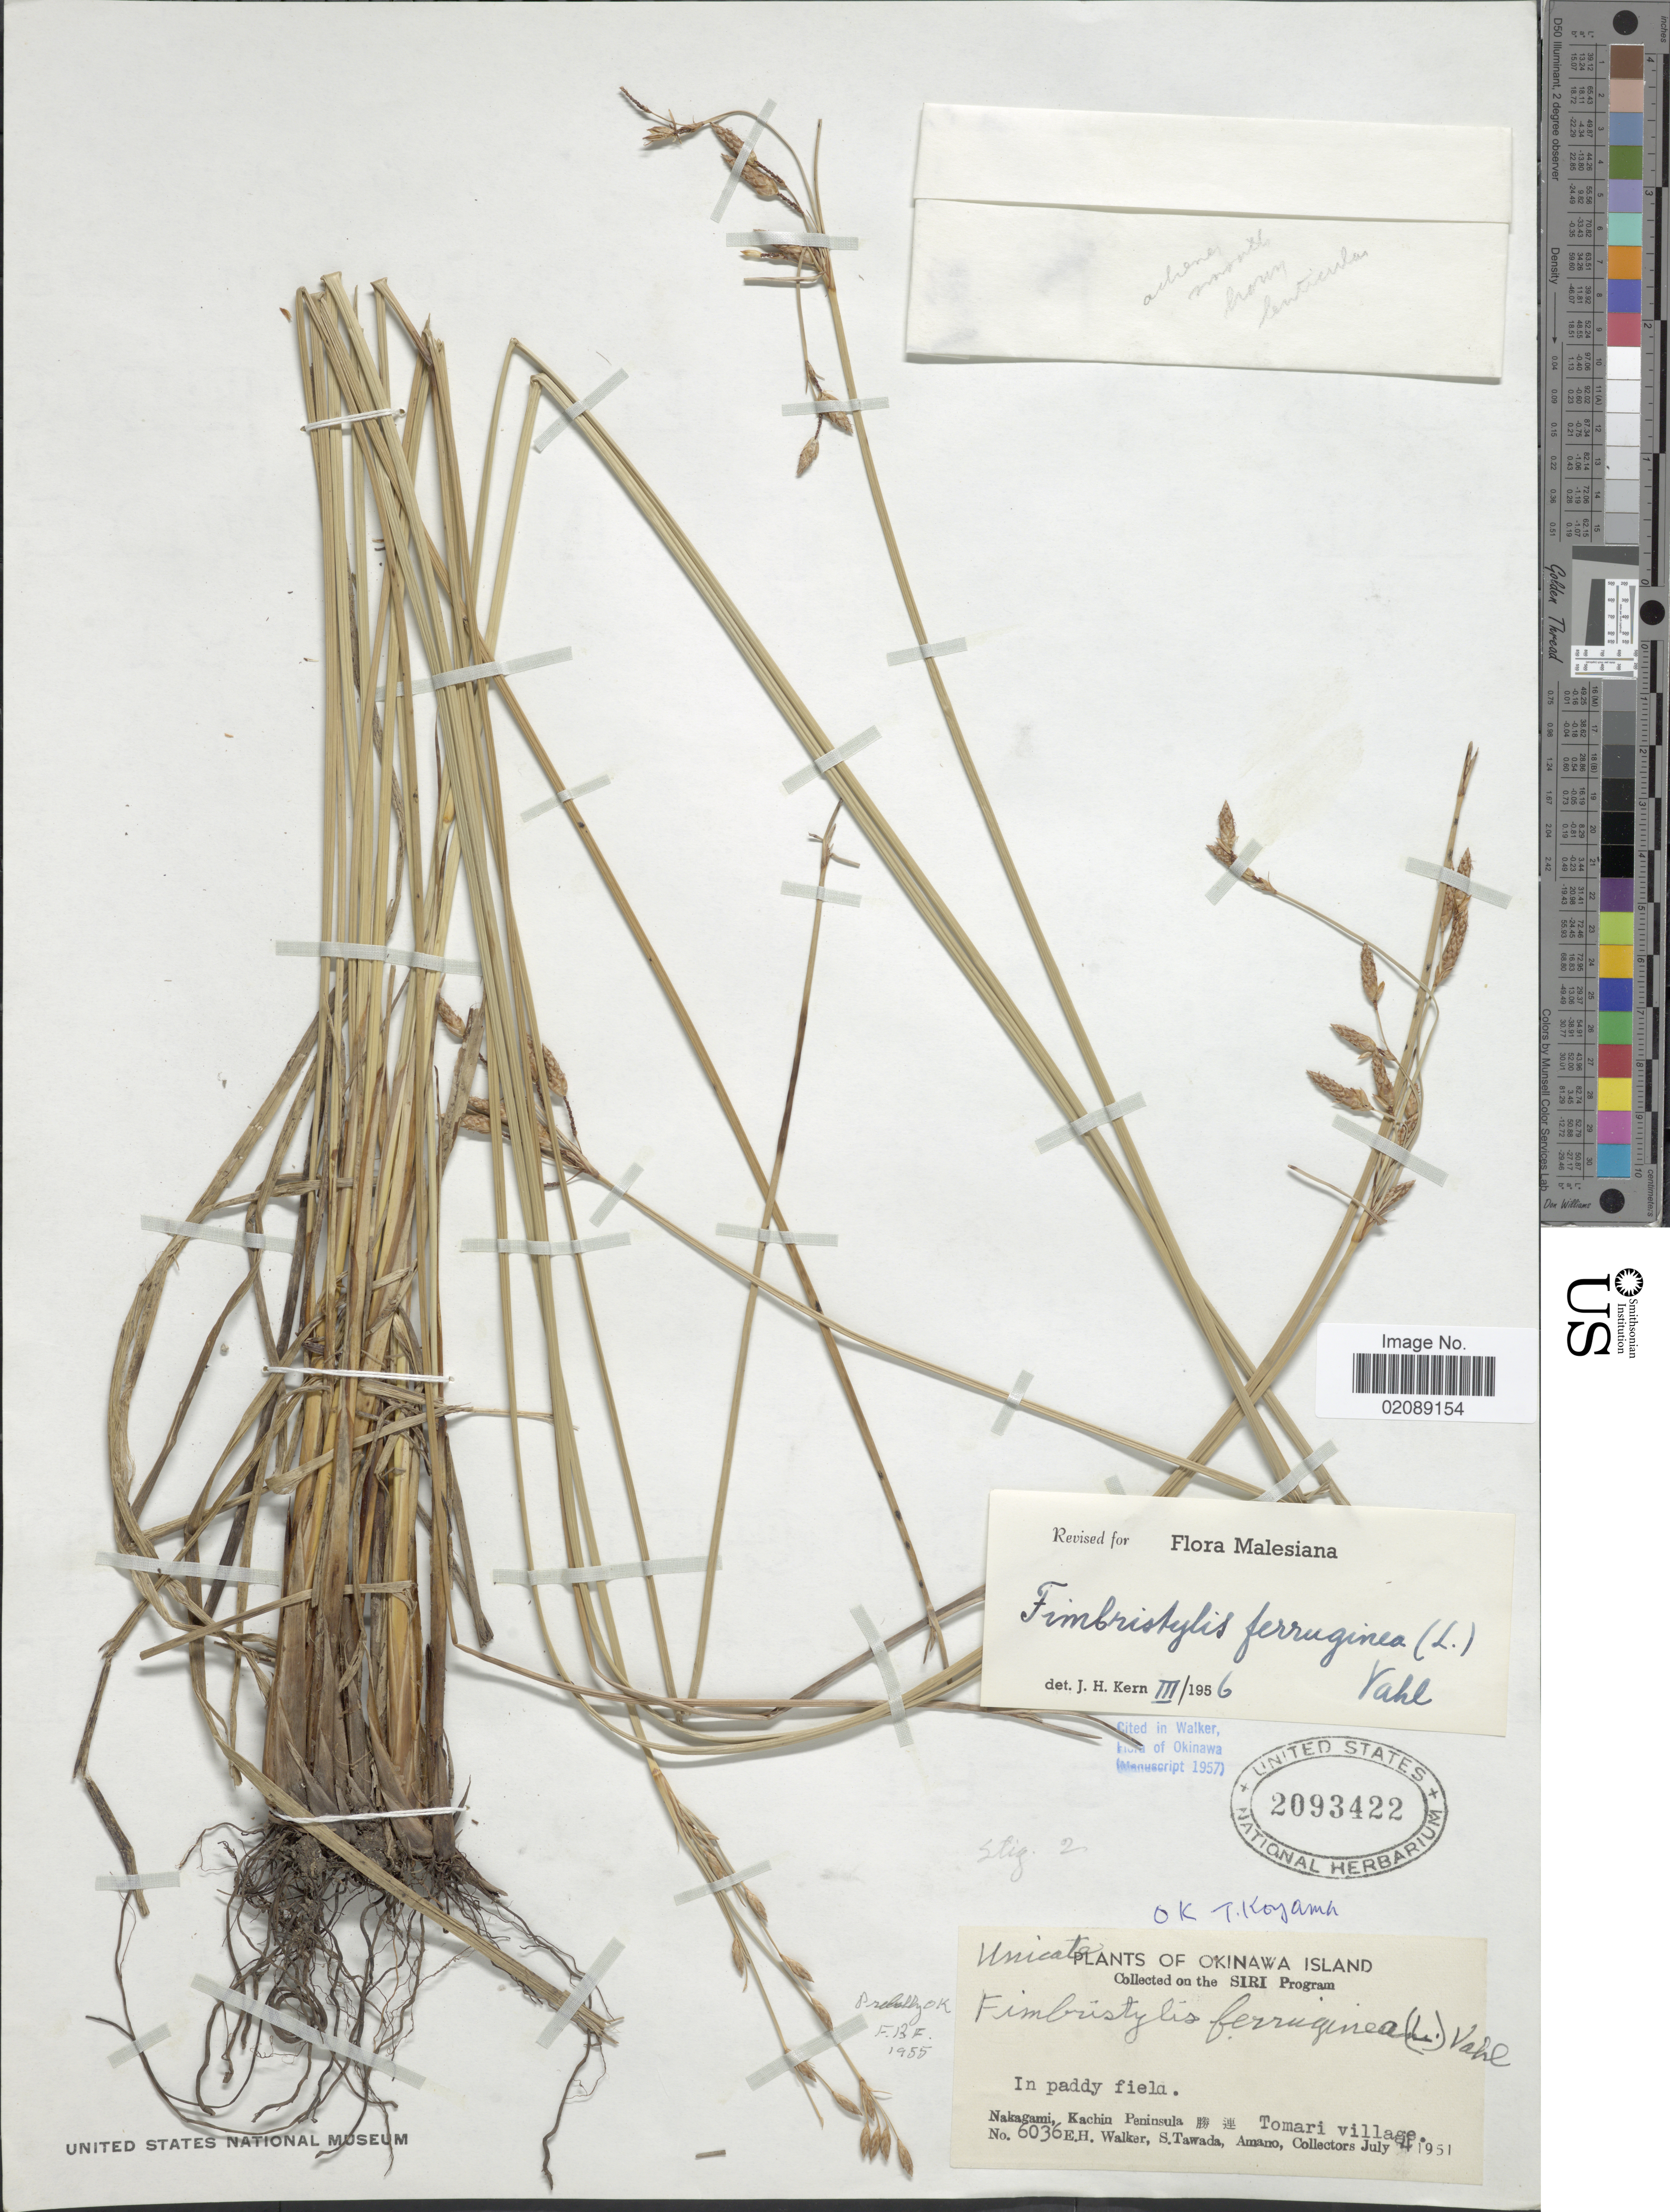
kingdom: Plantae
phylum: Tracheophyta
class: Liliopsida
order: Poales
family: Cyperaceae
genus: Fimbristylis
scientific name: Fimbristylis ferruginea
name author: (L.) Vahl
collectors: E. H. Walker, S. Tawada & Amano, --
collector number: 6036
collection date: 1951-07-04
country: Japan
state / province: Okinawa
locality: Okinawa Island, In paddy field, Nakagami, Kachin Peninsula, Tomari village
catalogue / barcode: US 2093422